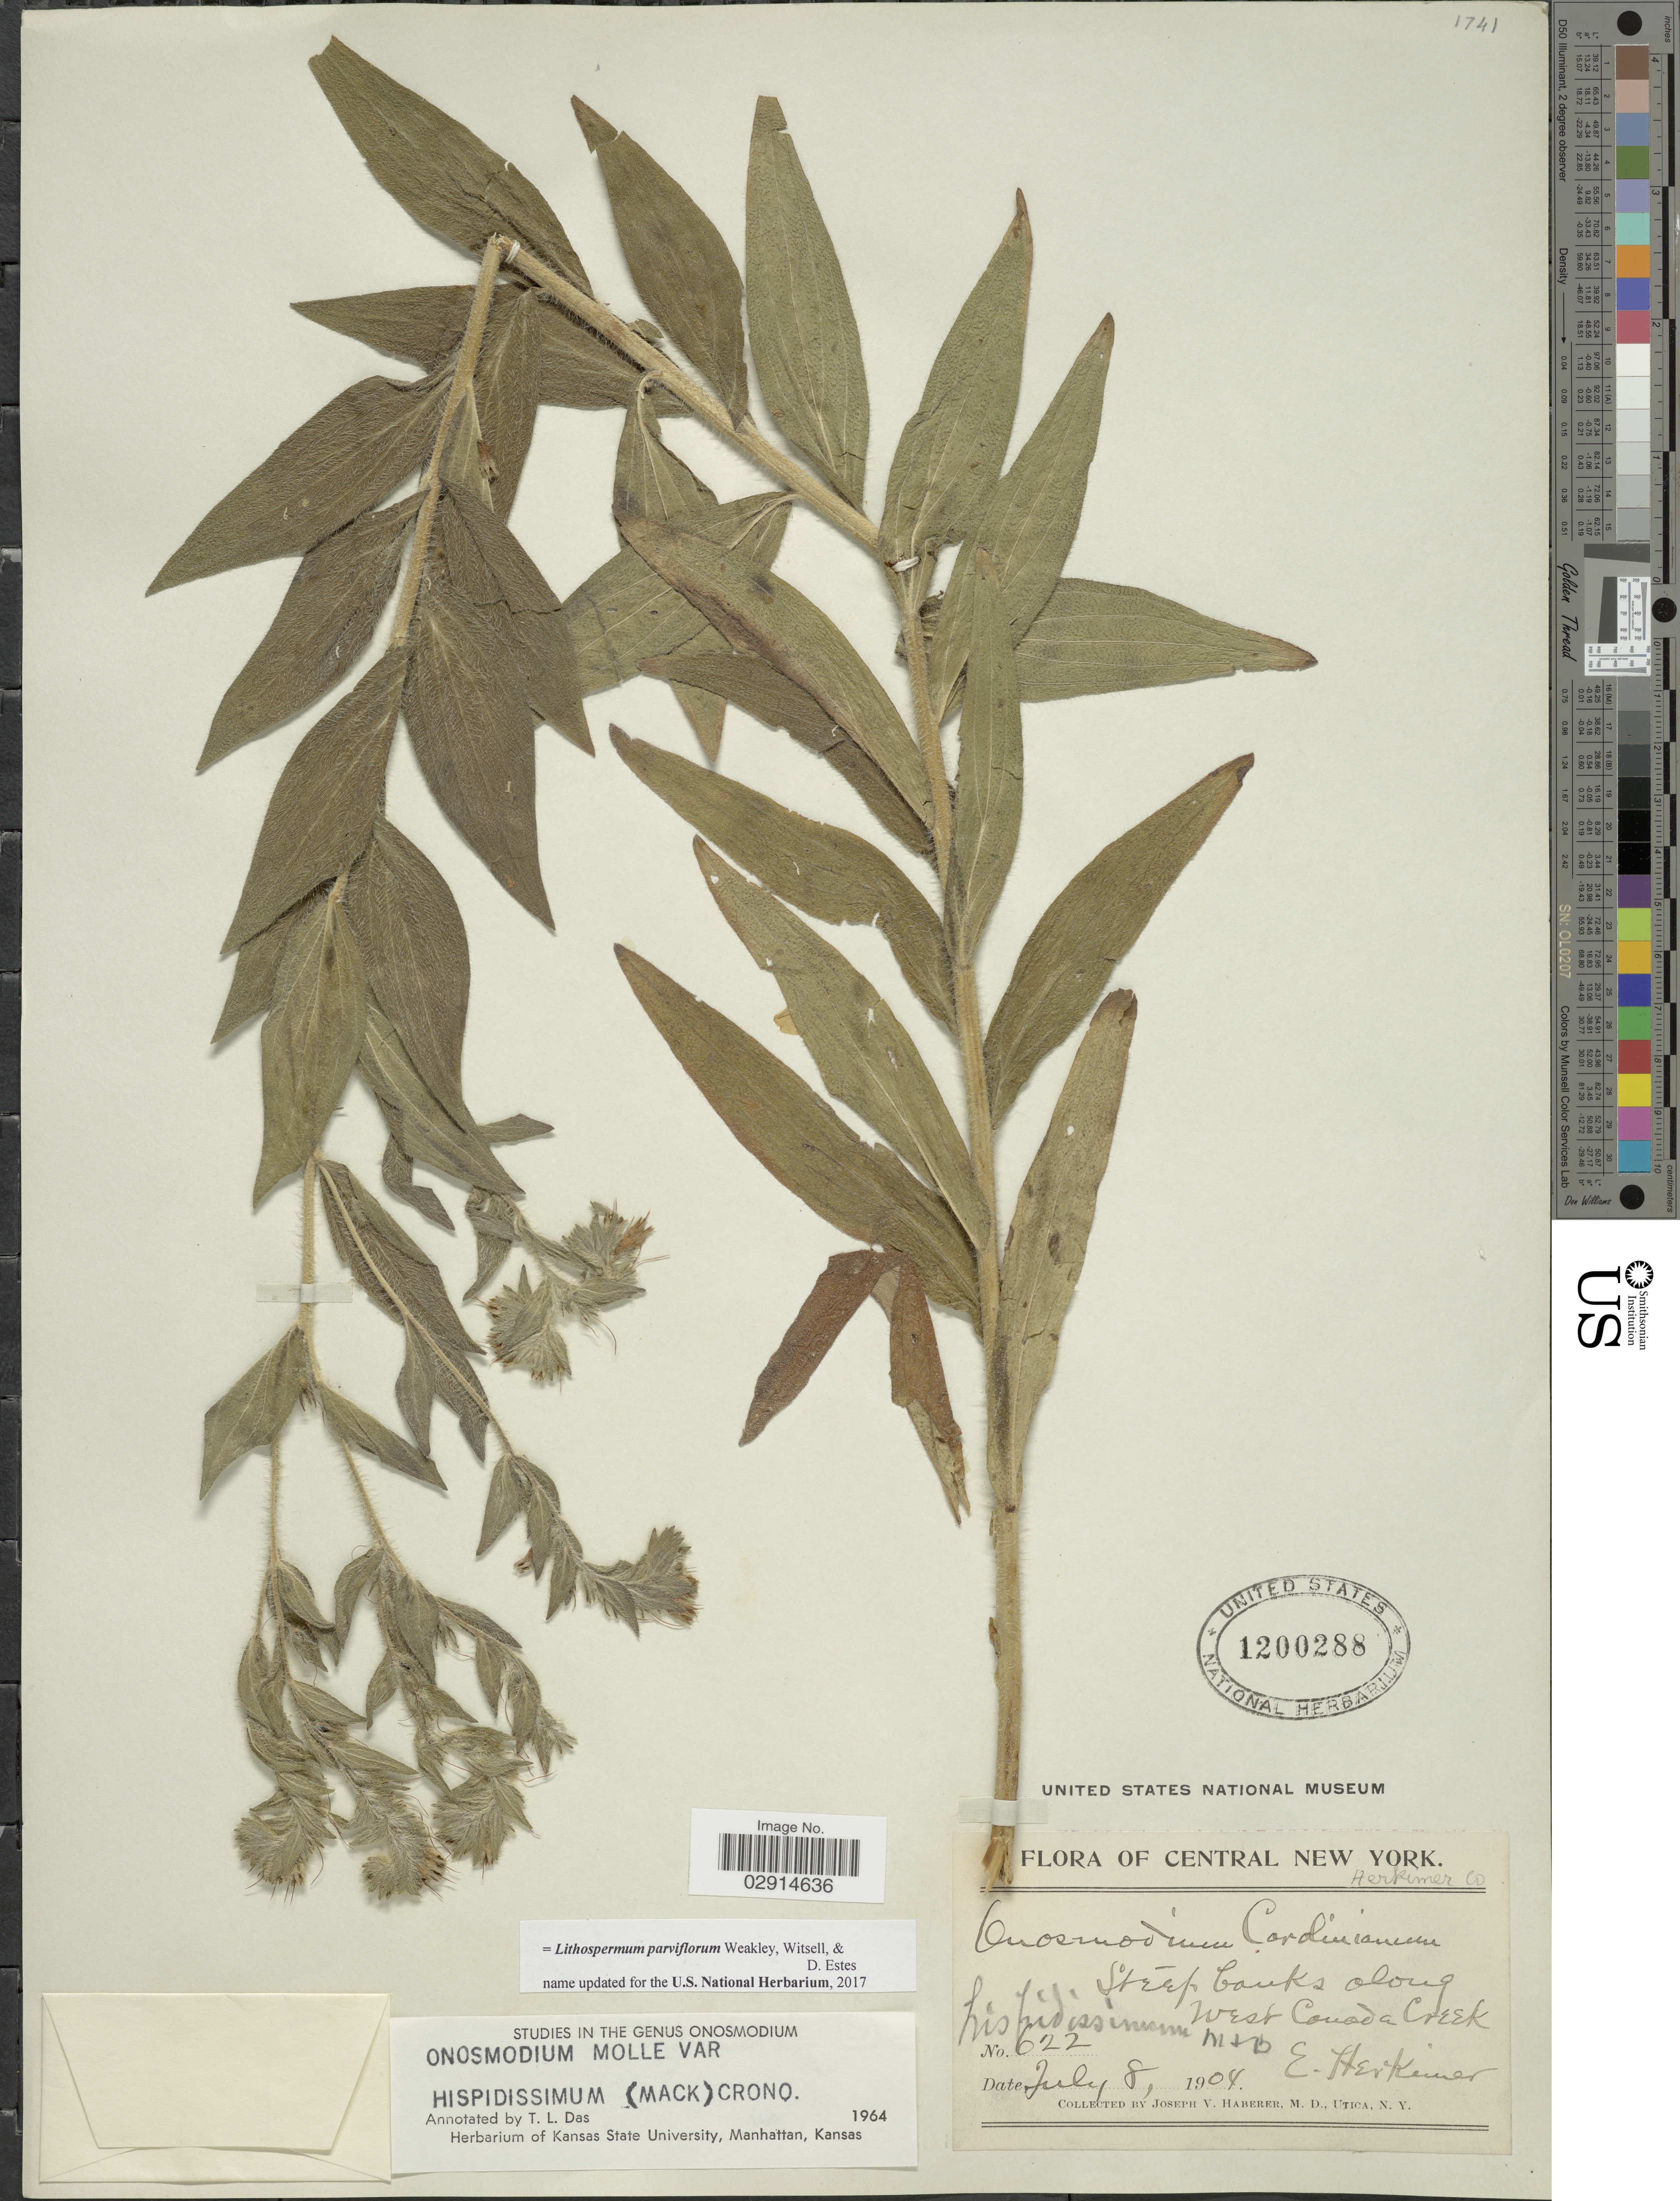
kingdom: Plantae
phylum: Tracheophyta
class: Magnoliopsida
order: Boraginales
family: Boraginaceae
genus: Lithospermum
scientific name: Lithospermum parviflorum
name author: Weakley et al.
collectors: J. V. Haberer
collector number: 622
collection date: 1904-07-08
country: United States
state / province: New York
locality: Steep banks along West Canada Creek. M+B E. Herkimer. Central New York.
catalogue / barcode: US 1200288